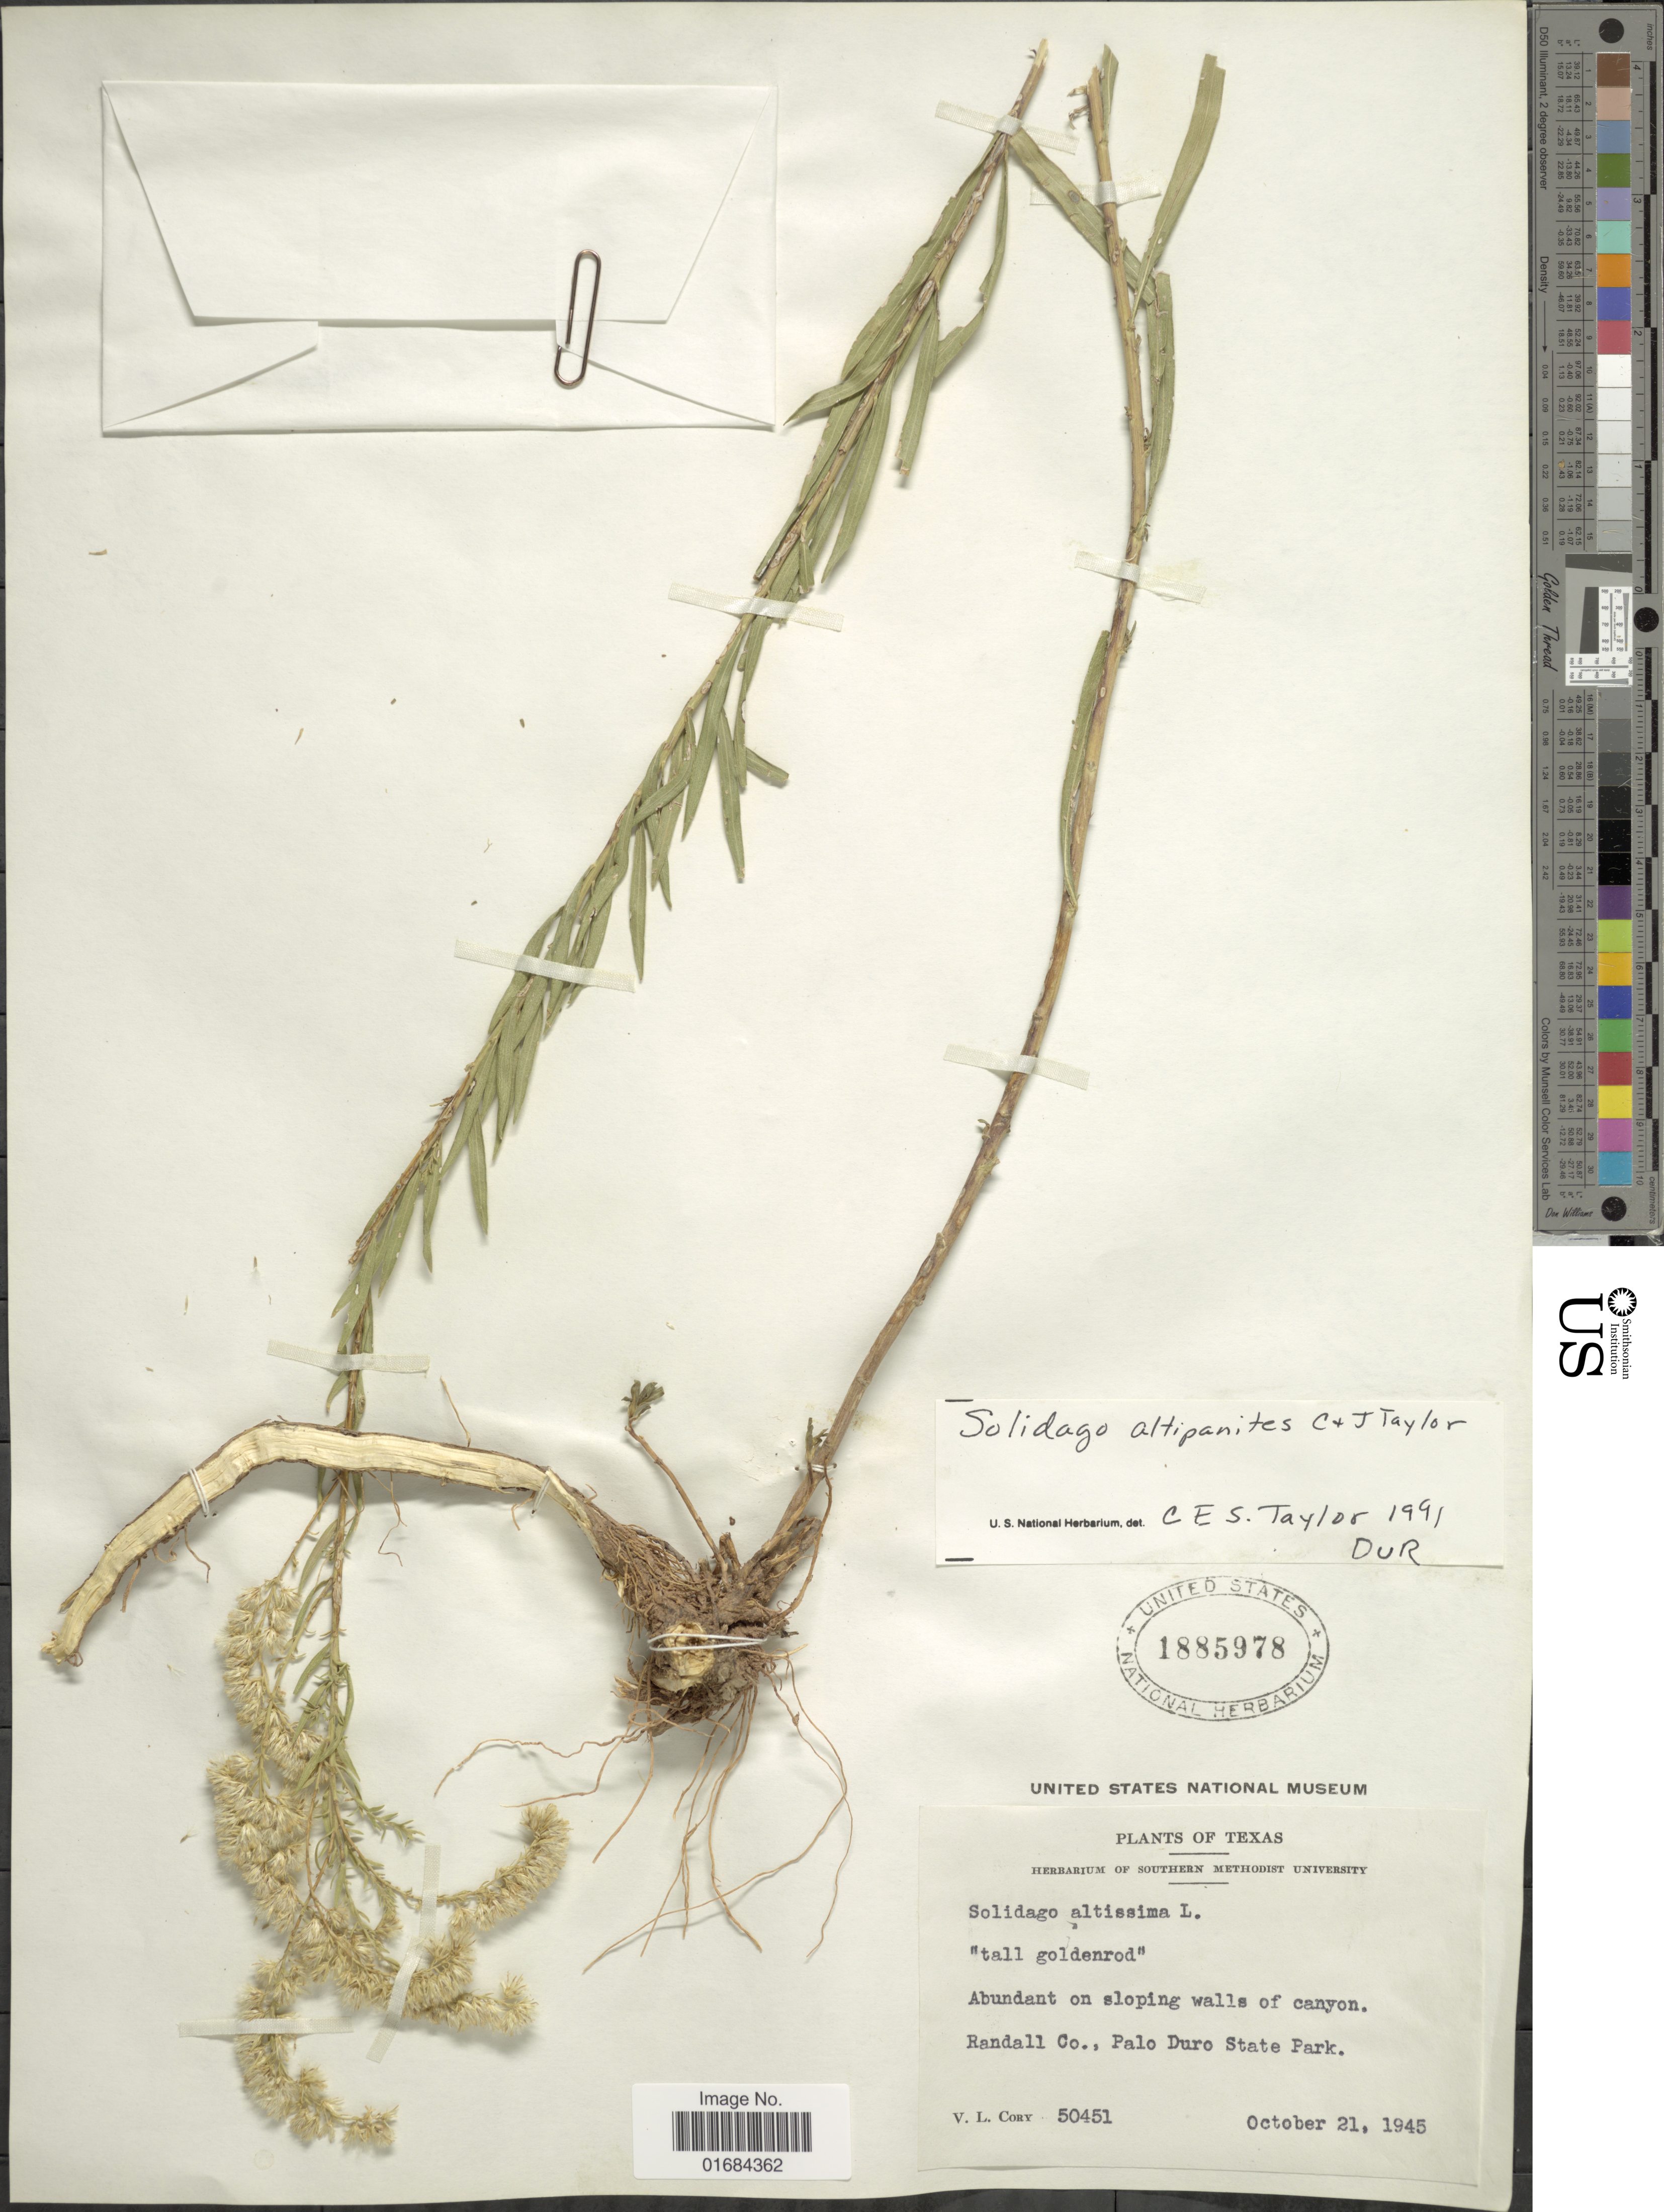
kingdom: Plantae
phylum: Tracheophyta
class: Magnoliopsida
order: Asterales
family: Asteraceae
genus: Solidago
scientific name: Solidago altiplanities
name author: C.E.S. Taylor & R.John Taylor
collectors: V. Cory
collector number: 50451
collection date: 1945-10-21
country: United States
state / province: Texas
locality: Abundant on sloping walls of cayon, Randall Co. Palo Duro State Park.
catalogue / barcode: US 1885978